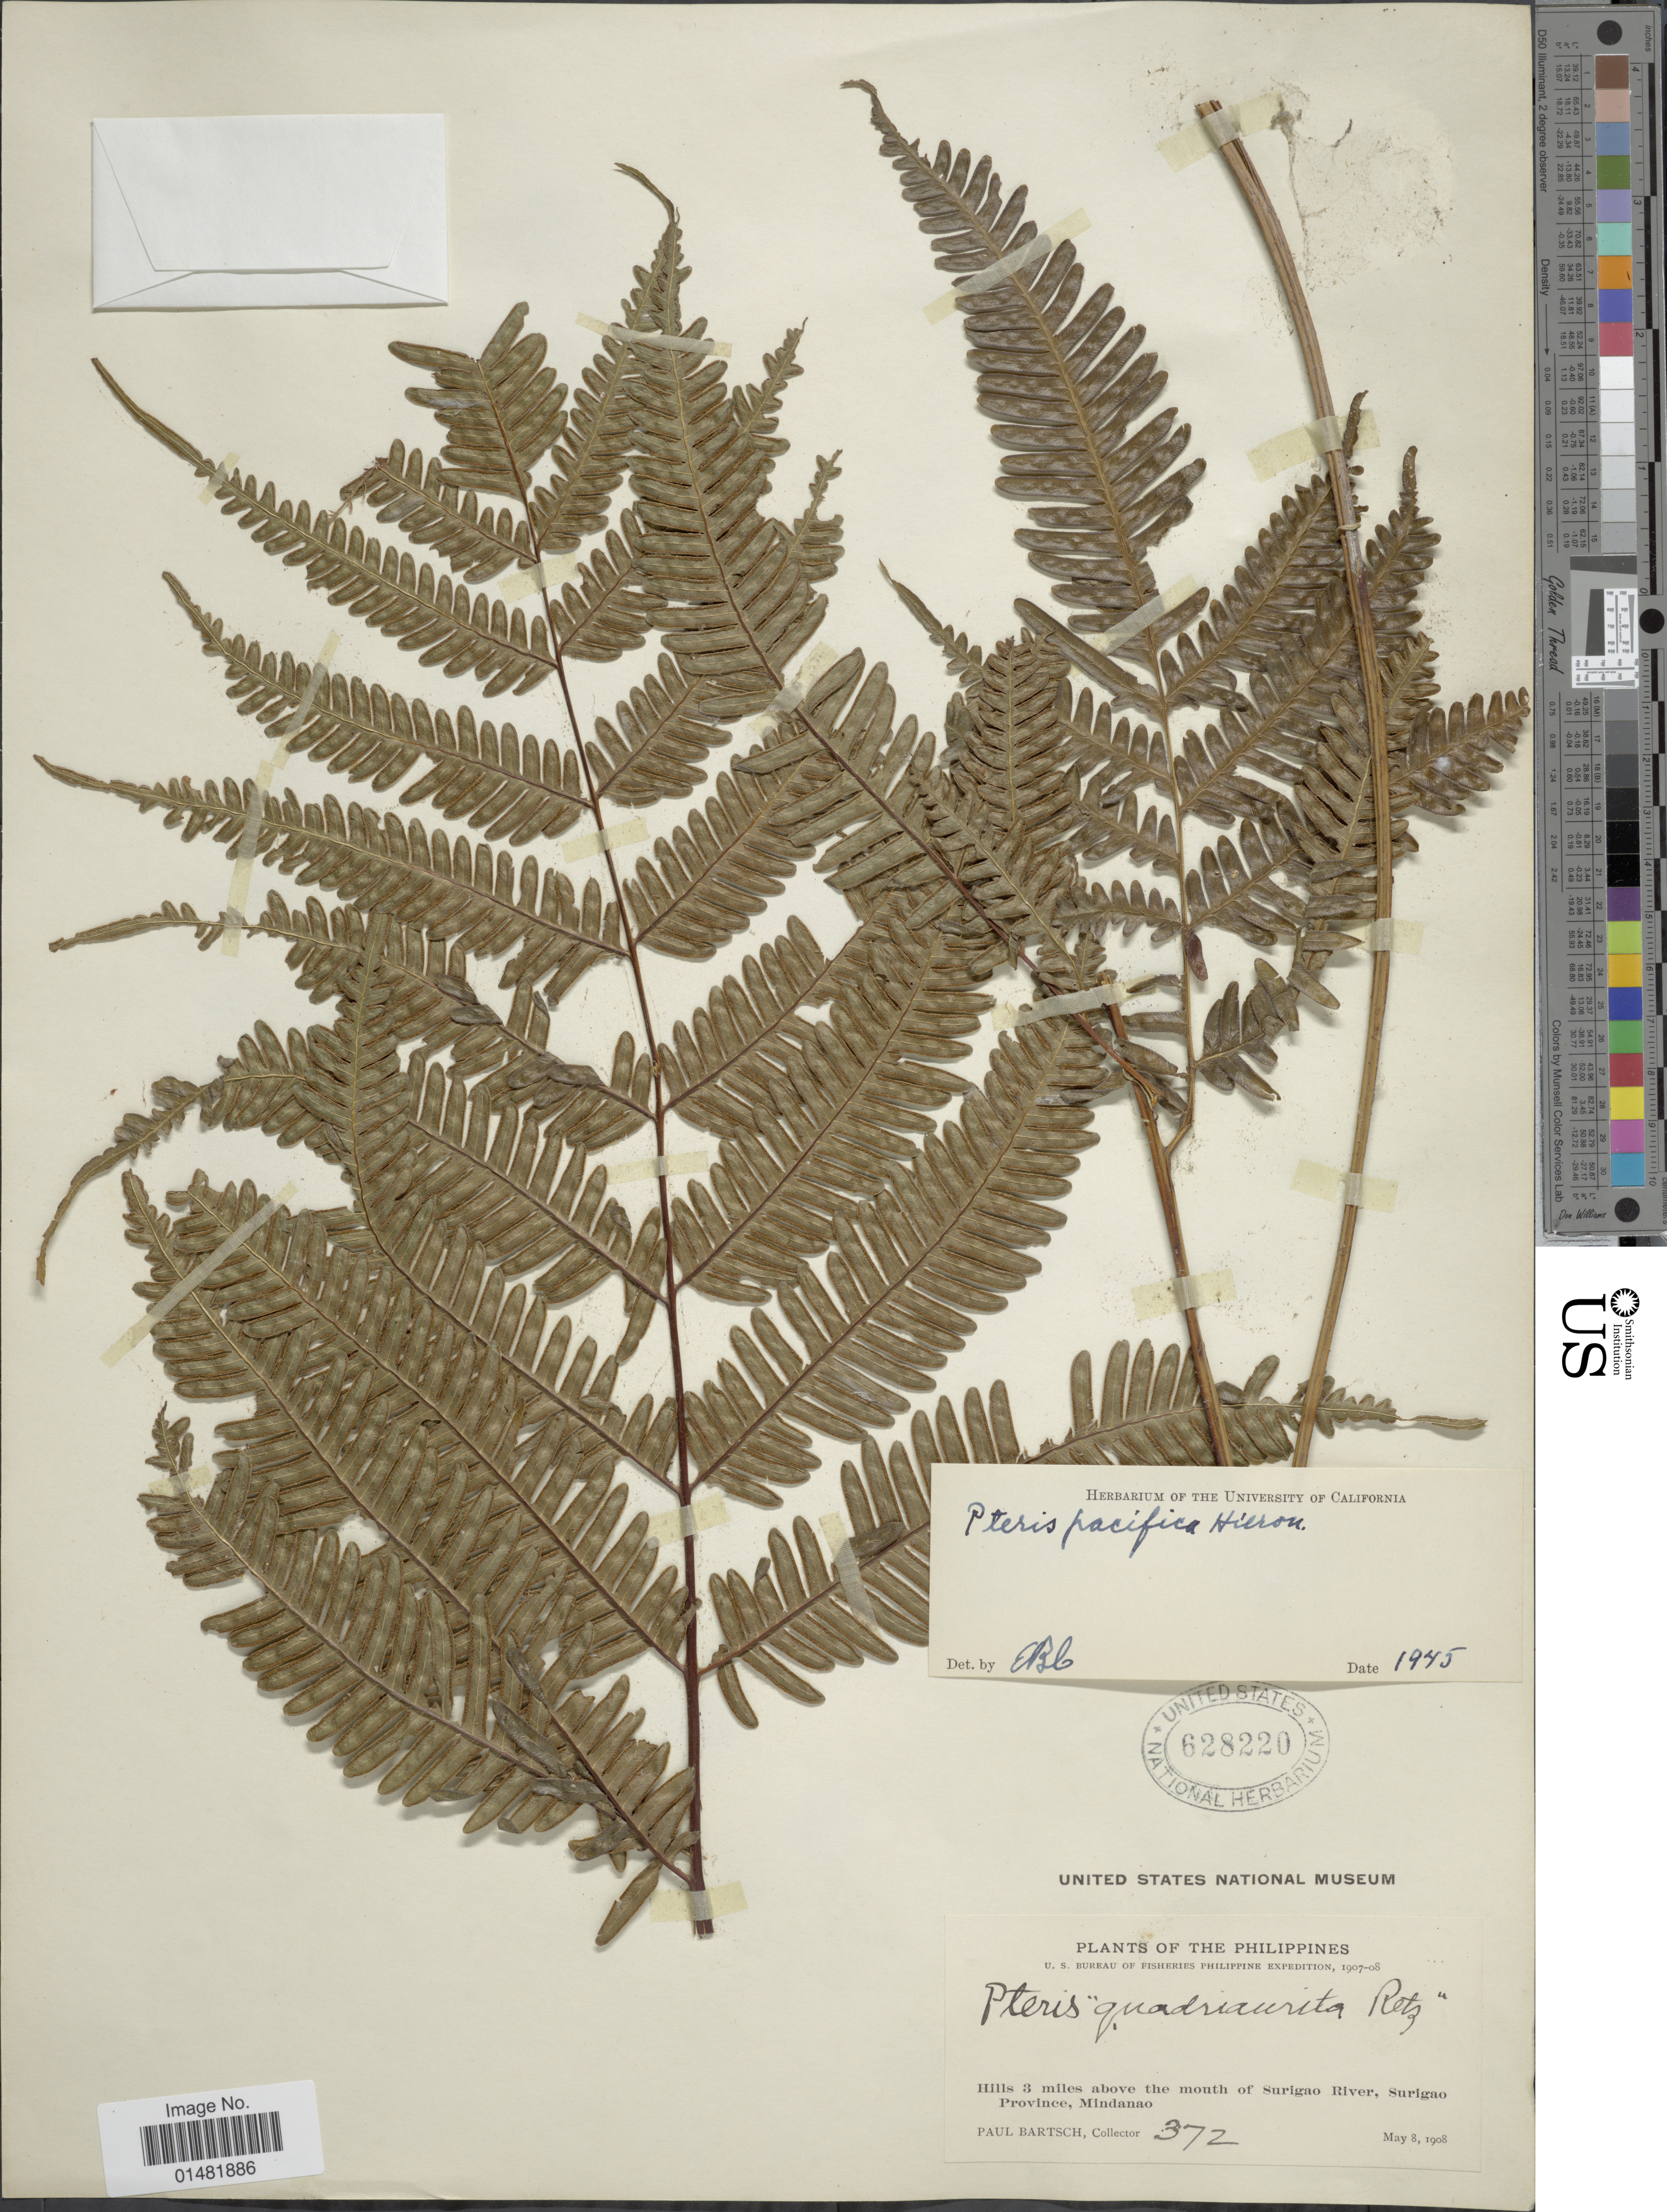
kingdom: Plantae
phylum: Tracheophyta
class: Polypodiopsida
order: Polypodiales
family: Pteridaceae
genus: Pteris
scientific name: Pteris pacifica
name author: Hieron.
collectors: P. Bartsch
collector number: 372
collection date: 1908-05-08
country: Philippines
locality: Hills 3 miles above the mouth of Surigao River, Surigao Province, Mindanao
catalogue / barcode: US 628220